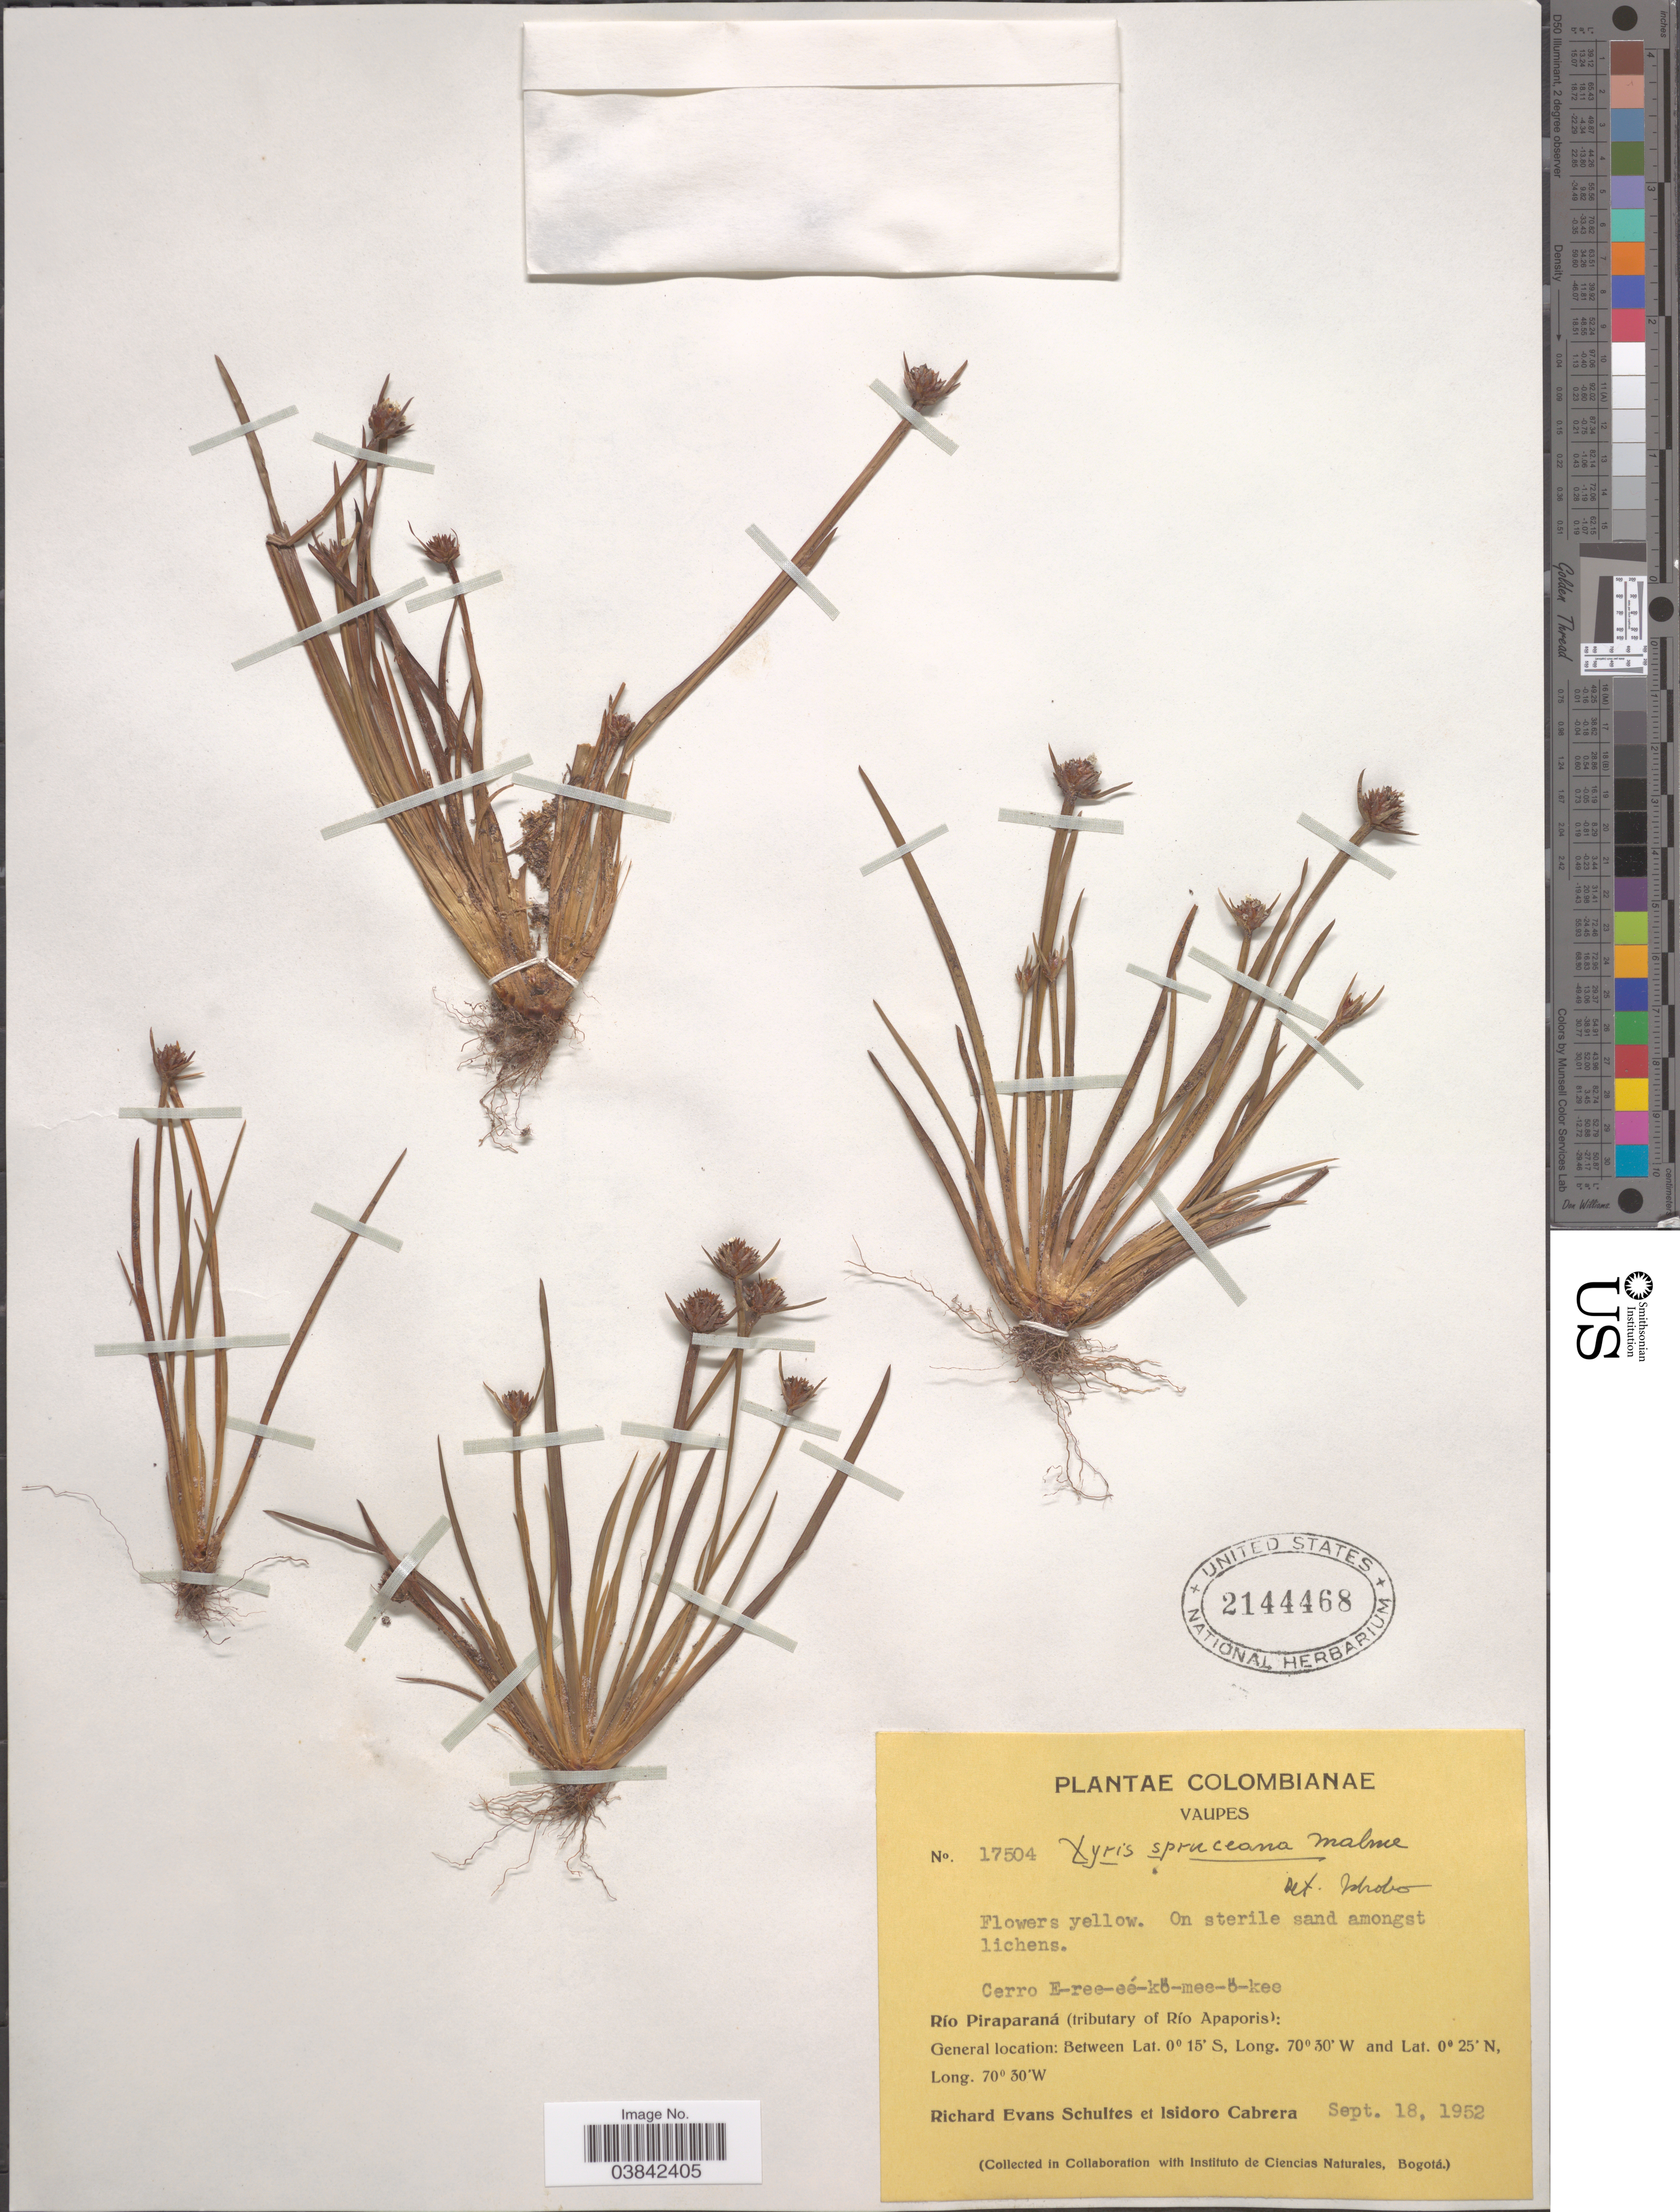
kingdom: Plantae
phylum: Tracheophyta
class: Liliopsida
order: Poales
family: Xyridaceae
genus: Xyris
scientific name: Xyris spruceana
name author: Malme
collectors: R. E. Schultes & I. Cabrera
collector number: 17504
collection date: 1952-09-18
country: Colombia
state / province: Vaupés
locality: Cerro E-ree-eé-kö-mee-ö-kee. Río Piraparaná (tributary of Río Apaporis).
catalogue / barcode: US 2144468